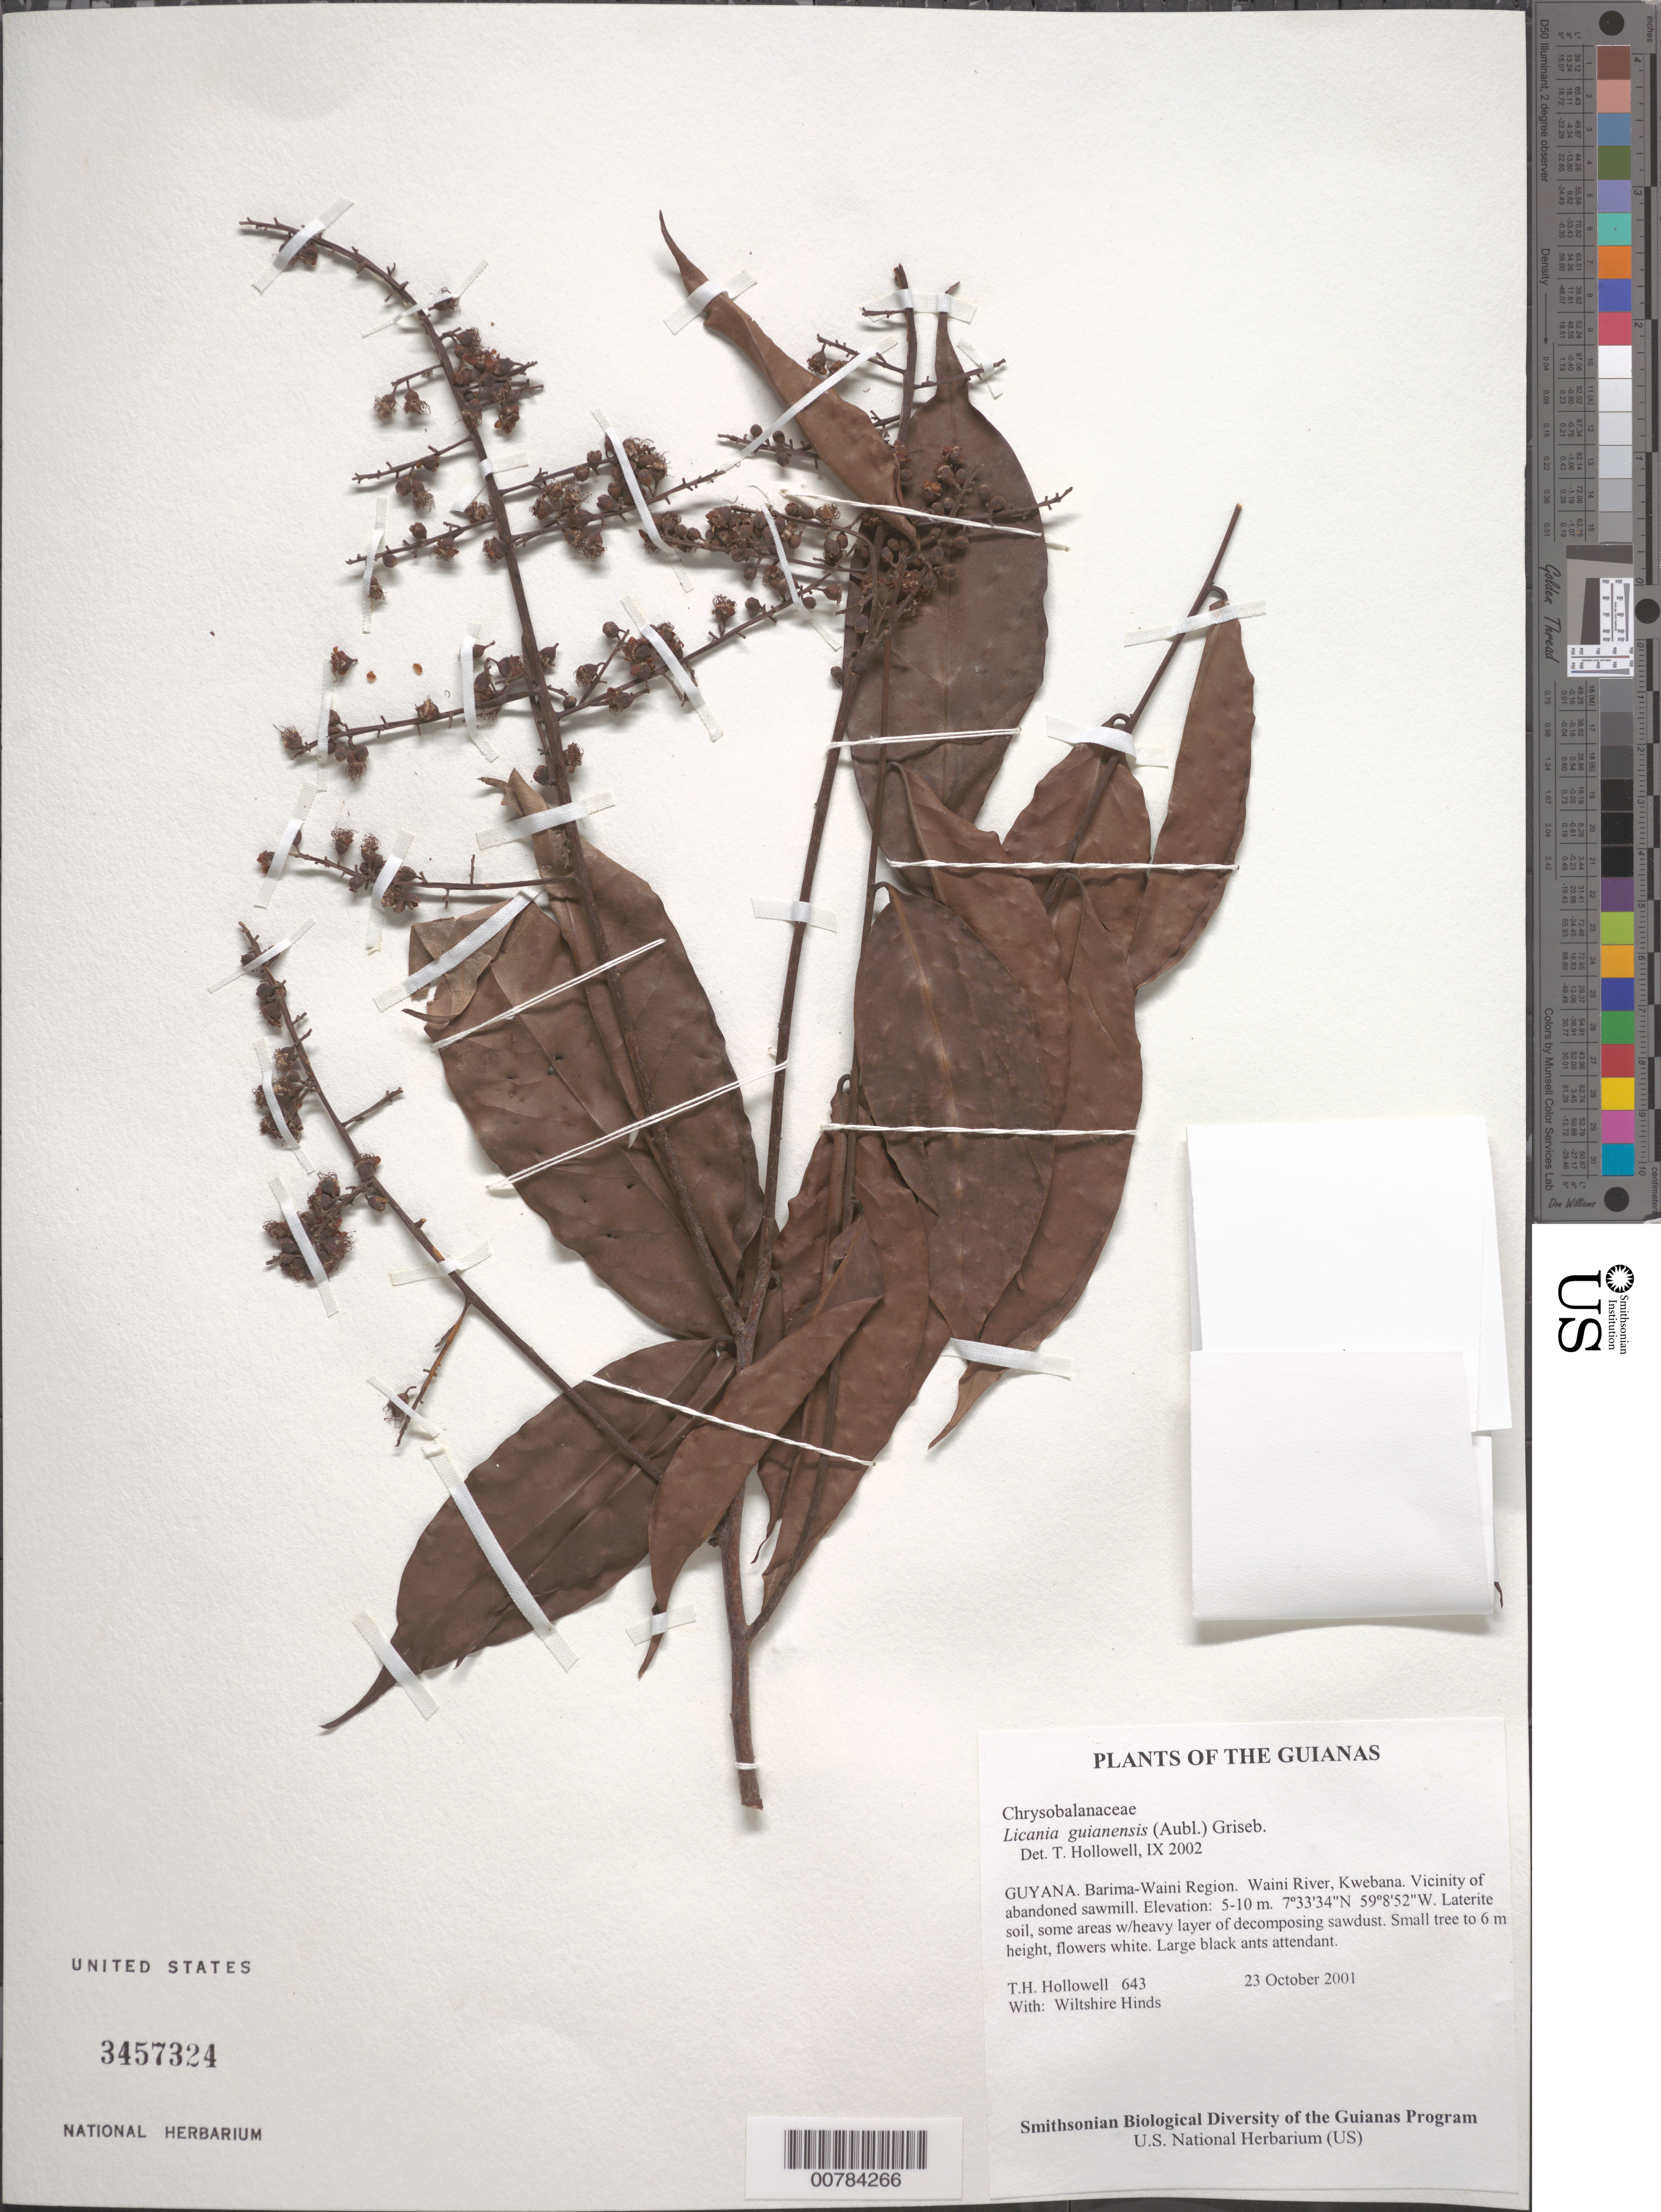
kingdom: Plantae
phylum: Tracheophyta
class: Magnoliopsida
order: Malpighiales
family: Chrysobalanaceae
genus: Moquilea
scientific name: Moquilea guianensis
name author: Aubl.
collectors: T. Hollowell & W. Hinds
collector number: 643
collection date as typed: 23 October 2001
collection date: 2001-10-23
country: Guyana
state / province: Barima-Waini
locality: Waini River, Kwebana. Vicinity of abandoned sawmill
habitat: Laterite soil, some areas w/heavy layer of decomposing sawdust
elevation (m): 5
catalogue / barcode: US 3457324